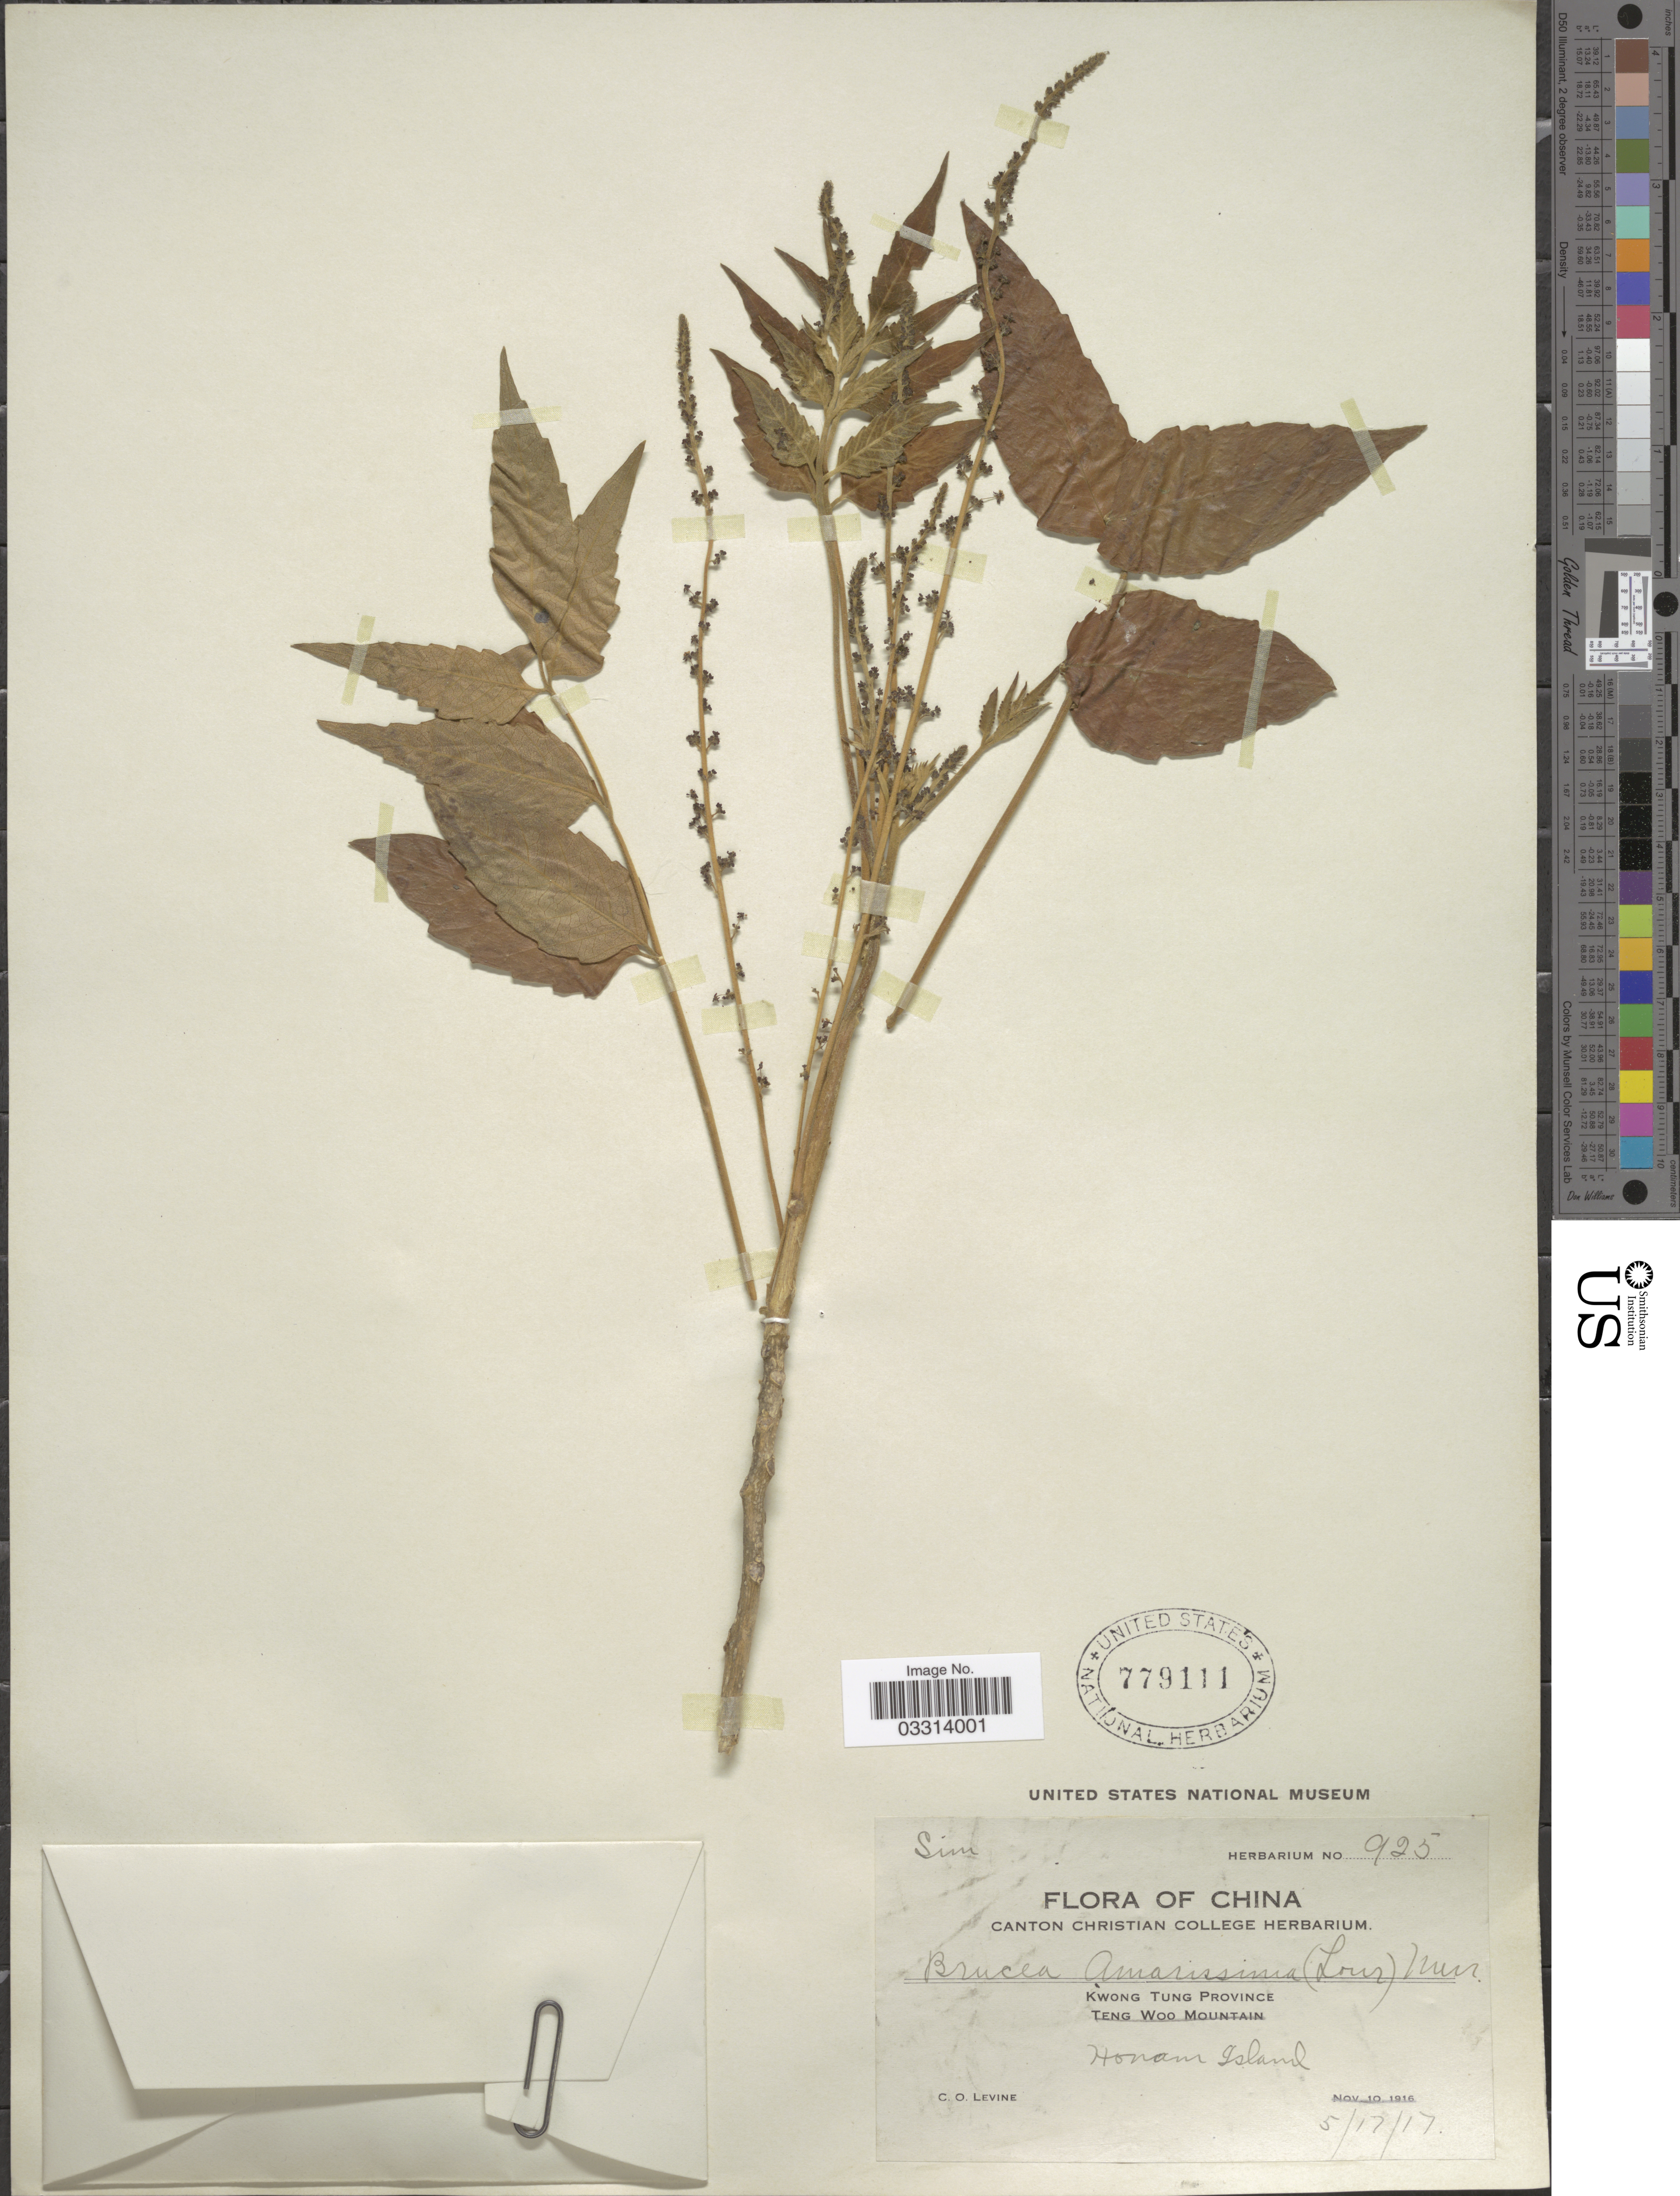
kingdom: Plantae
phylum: Tracheophyta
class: Magnoliopsida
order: Sapindales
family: Simaroubaceae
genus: Brucea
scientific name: Brucea javanica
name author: (L.) Merr.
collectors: C. O. Levine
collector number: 925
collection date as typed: Transcribed d/m/y: 17/5/17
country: China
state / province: Guangdong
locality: Kwong Tung Province. Honam Island.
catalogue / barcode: US 779111